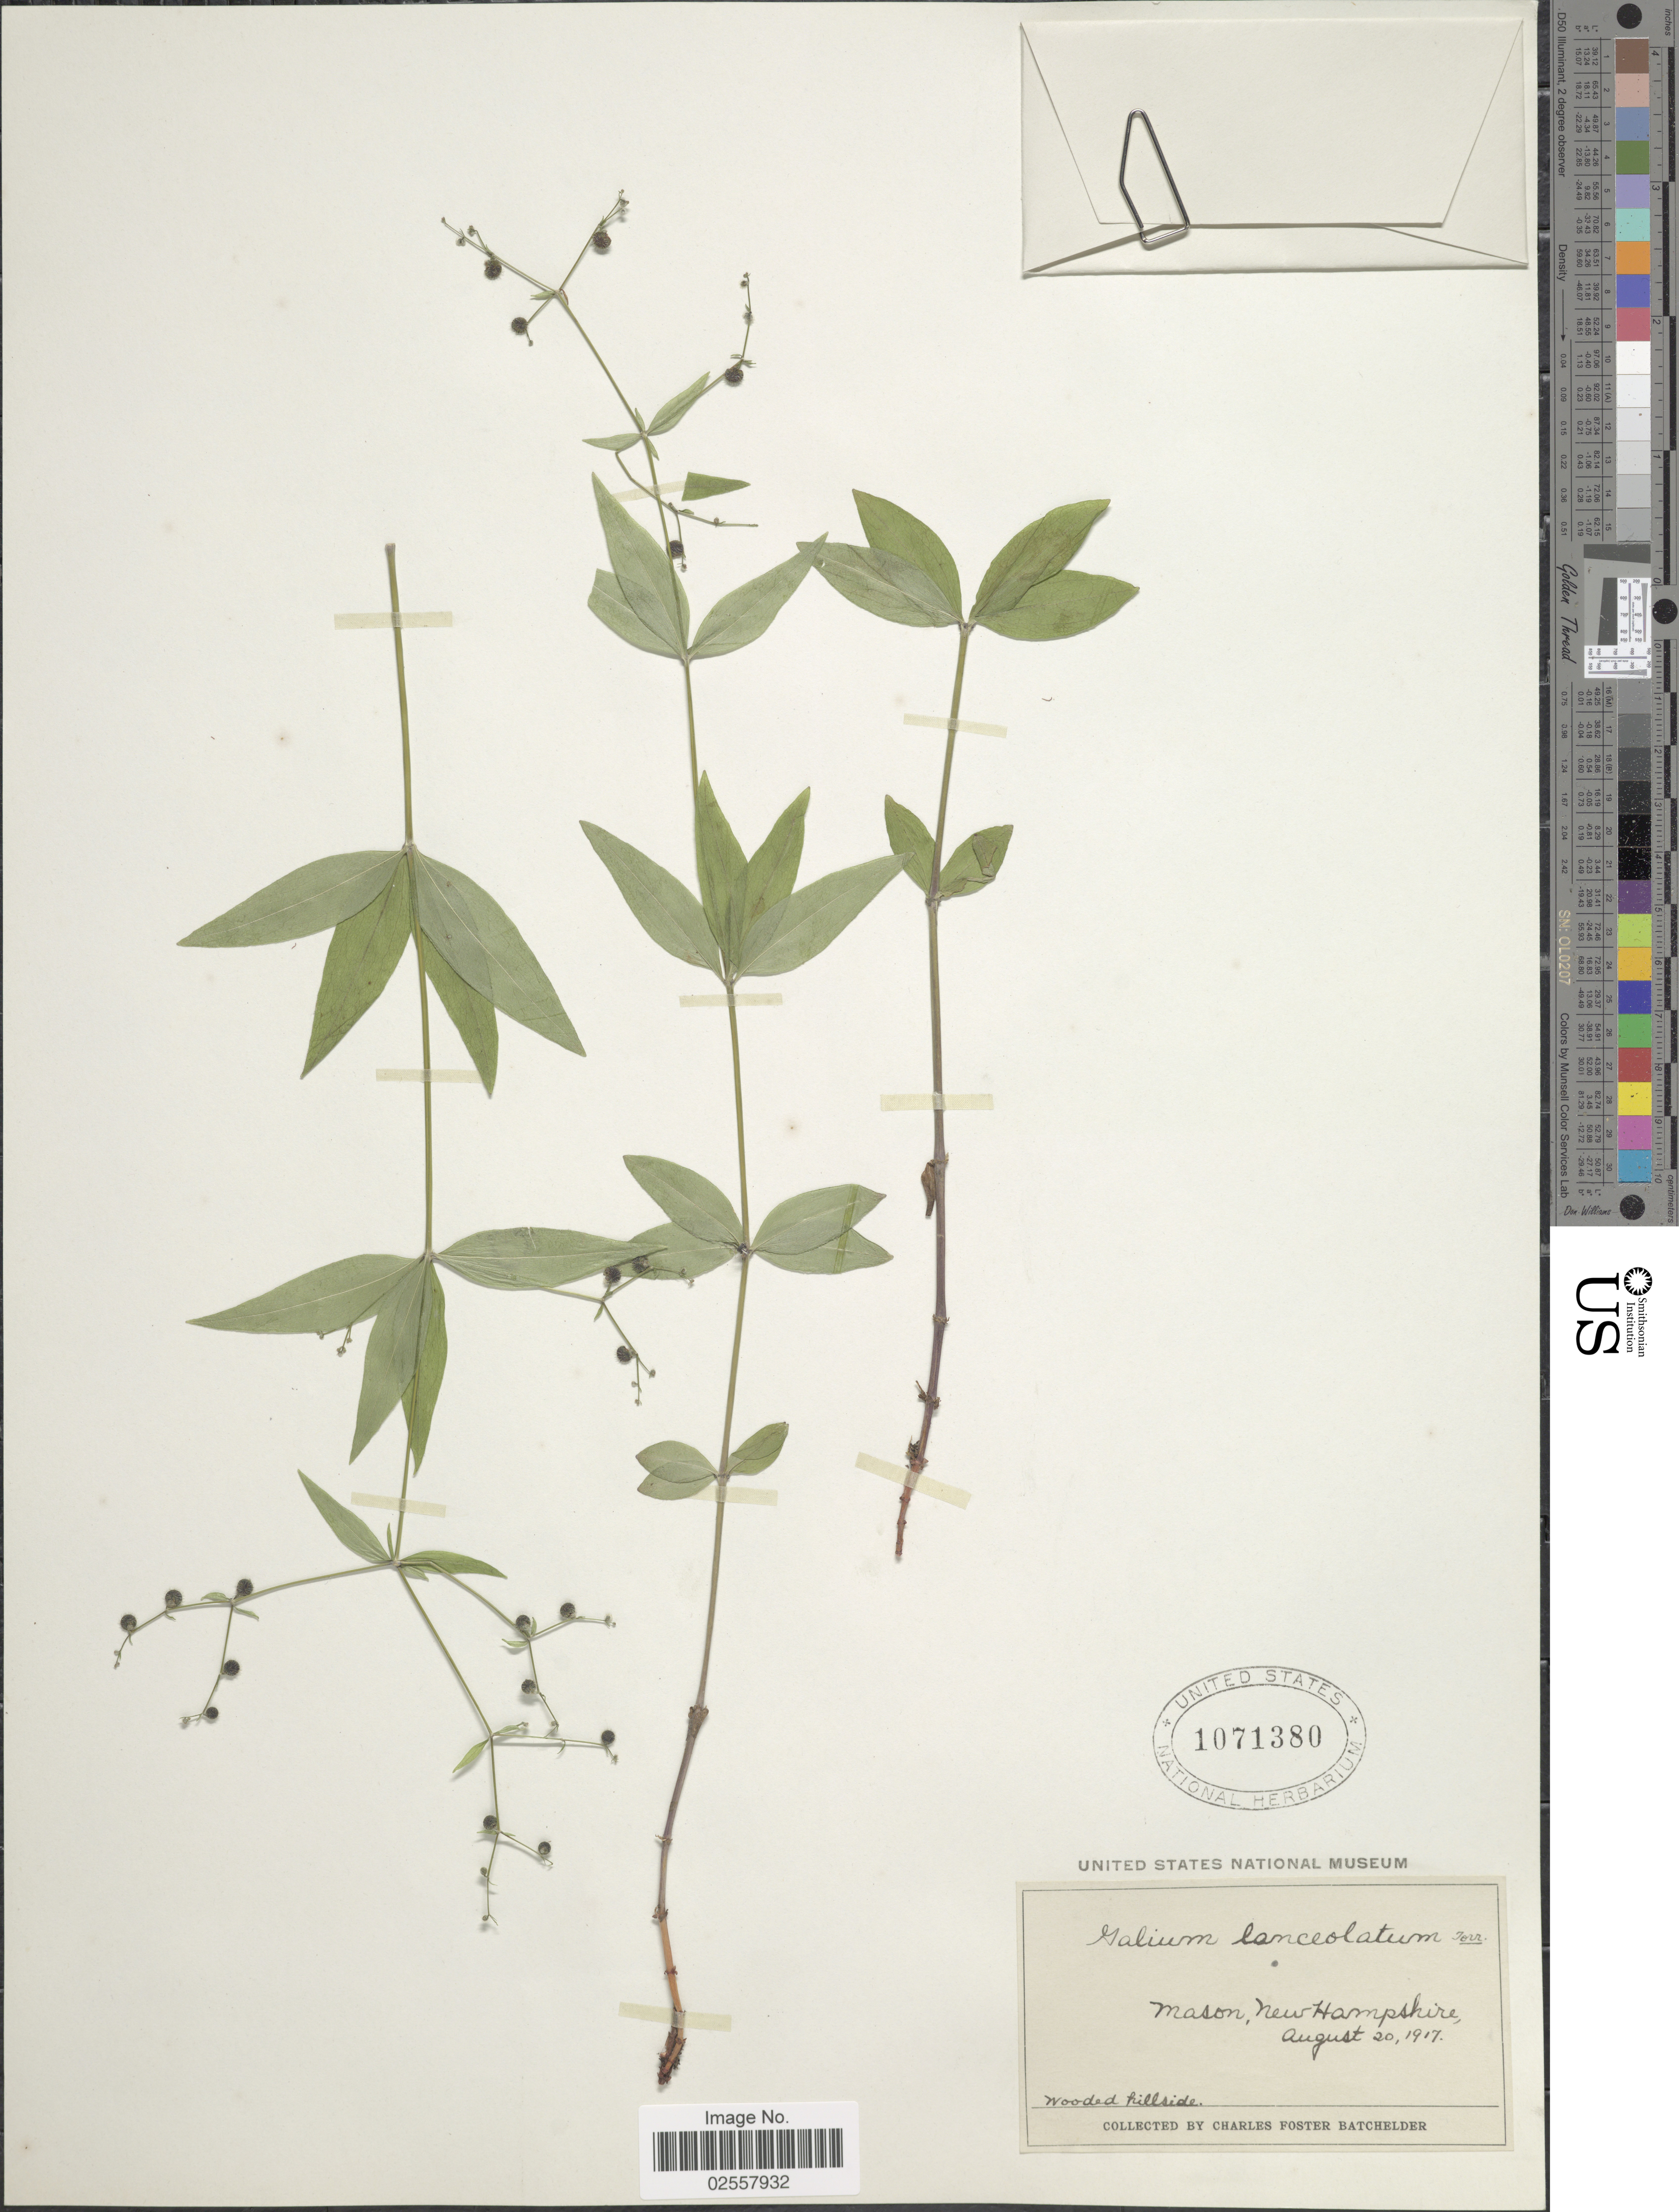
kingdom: Plantae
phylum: Tracheophyta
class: Magnoliopsida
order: Gentianales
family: Rubiaceae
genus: Galium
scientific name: Galium lanceolatum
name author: (Torr. & A. Gray) Torr.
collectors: C. Batchelder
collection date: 1917-08-20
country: United States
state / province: New Hampshire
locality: Mason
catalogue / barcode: US 1071380